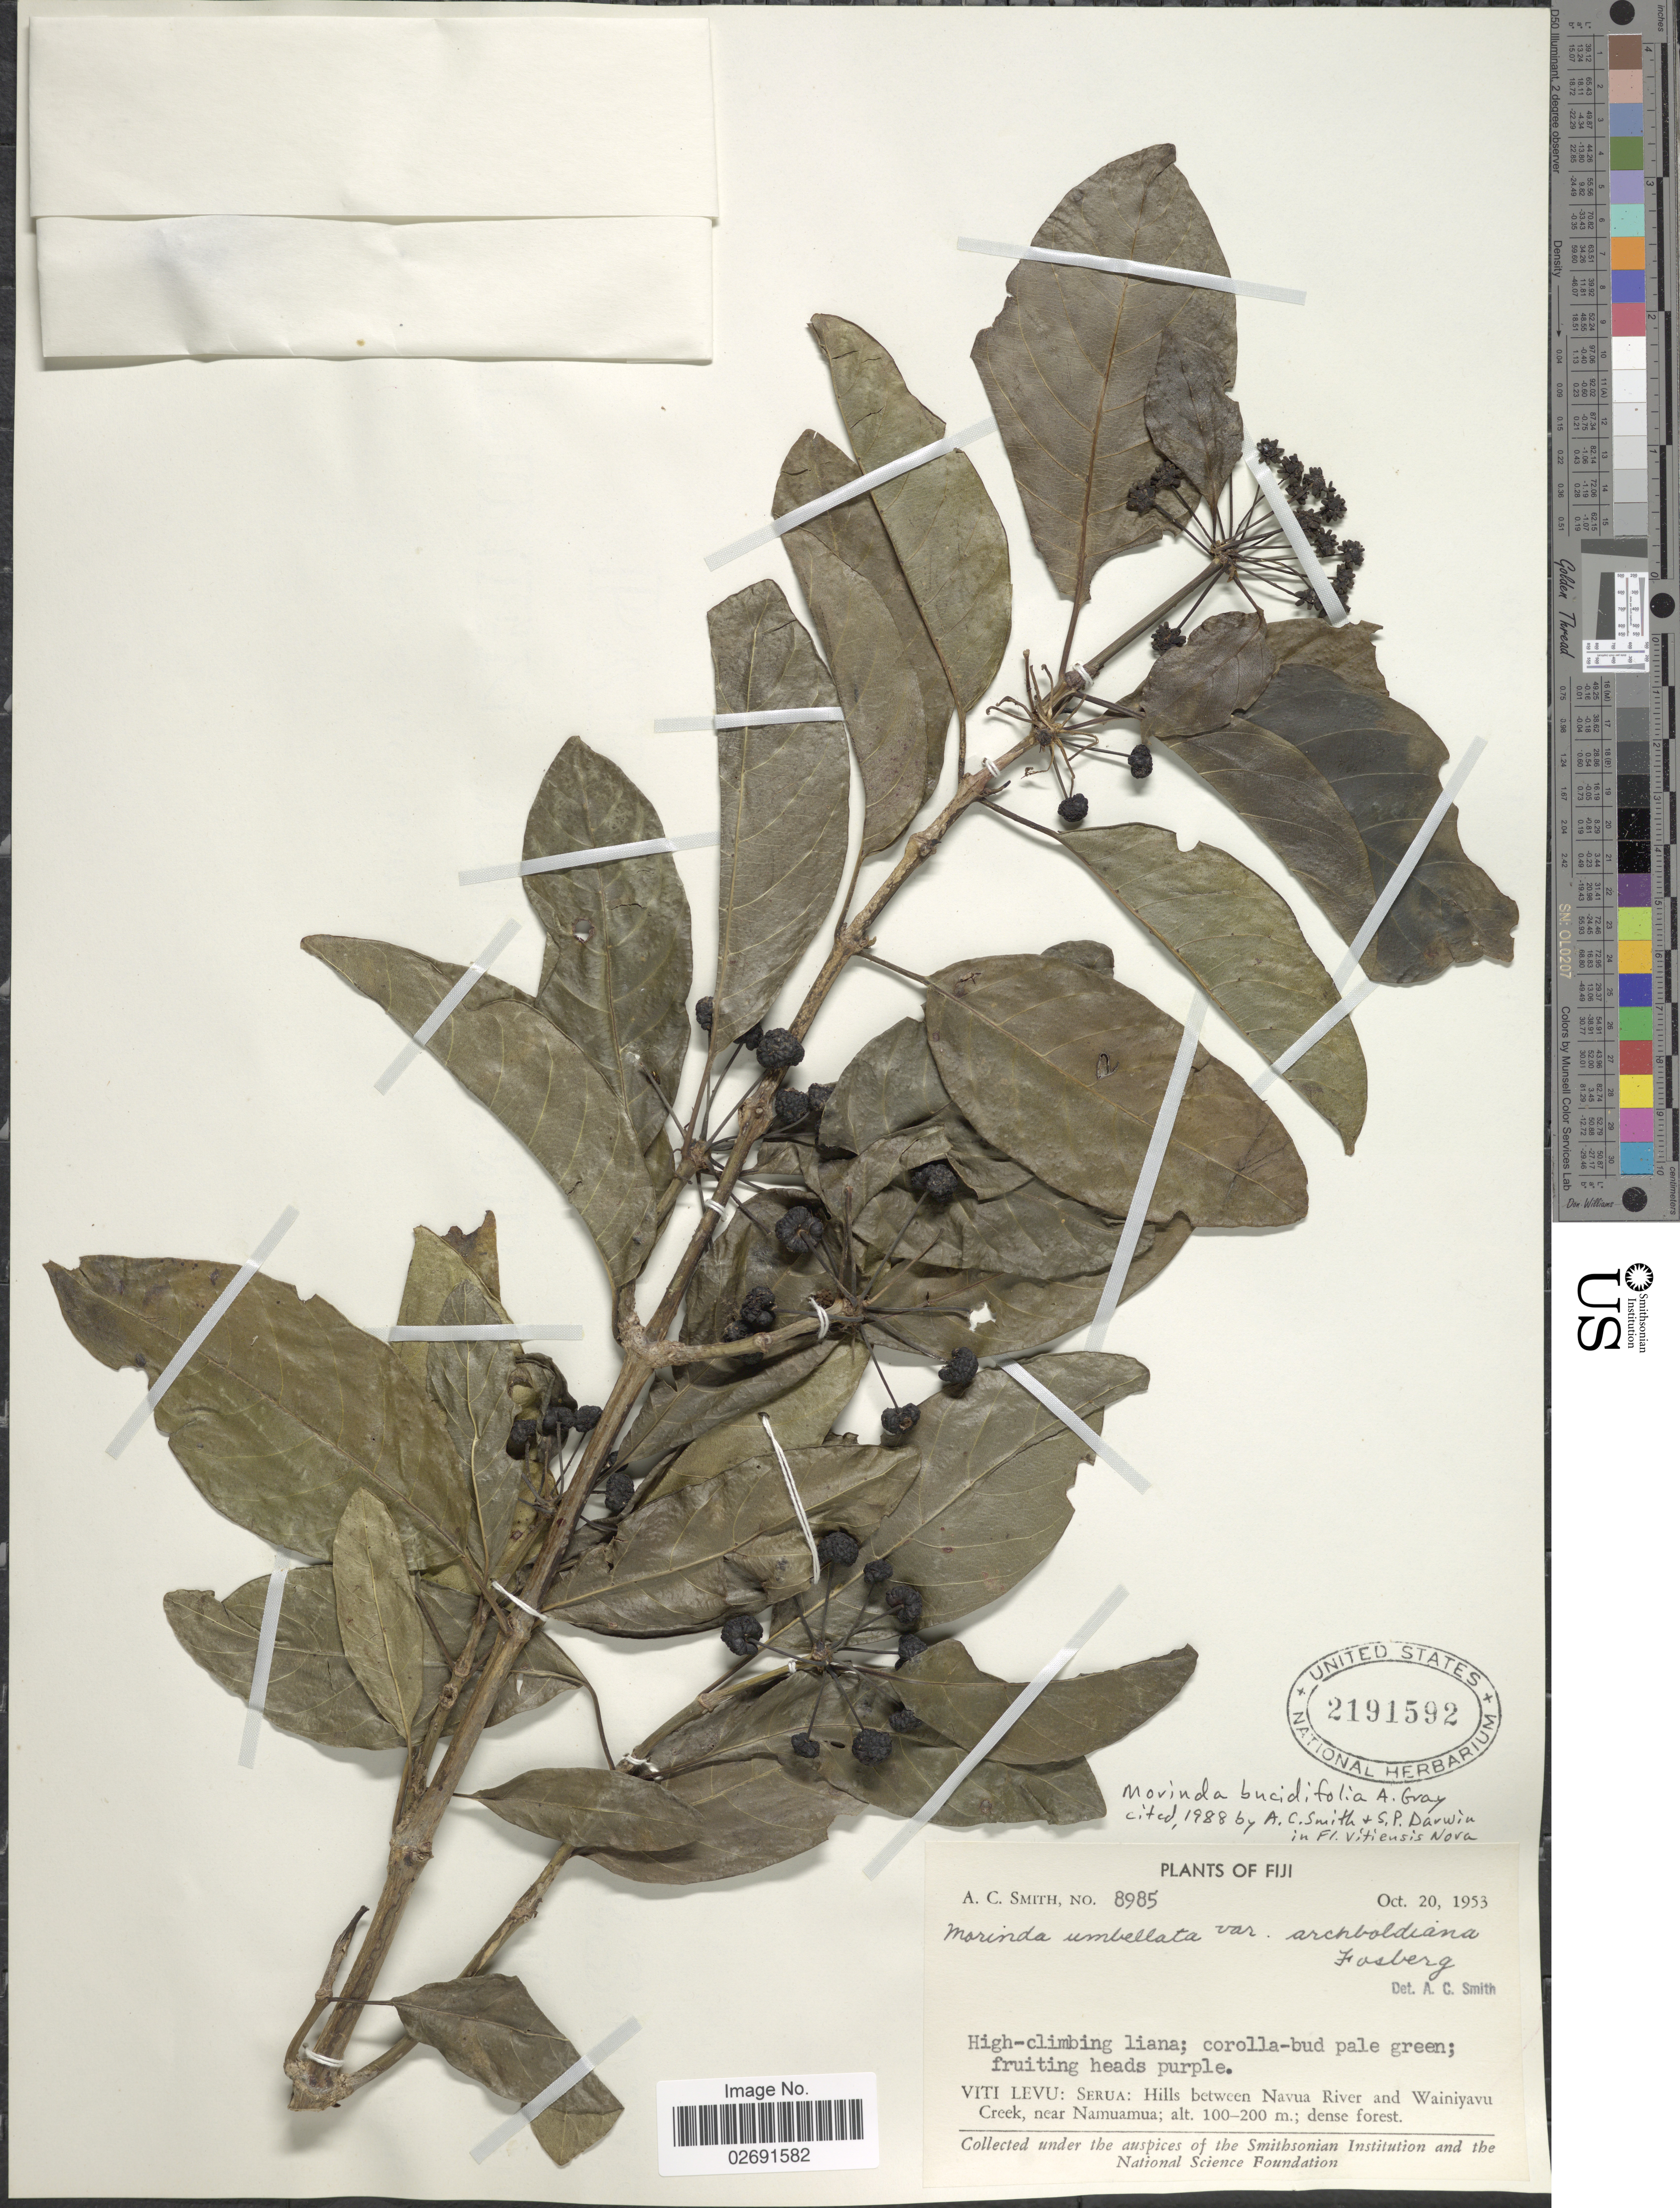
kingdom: Plantae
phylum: Tracheophyta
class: Magnoliopsida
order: Gentianales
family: Rubiaceae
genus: Gynochthodes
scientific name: Gynochthodes bucidifolia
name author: (A. Gray) Razafim. & B. Bremer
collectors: A. C. Smith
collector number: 8985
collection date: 1953-10-20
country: Fiji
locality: Viti Levu: Serua: Hills between Navua River and Wainiyavu Creek, near Namuamua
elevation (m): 100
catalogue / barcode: US 2191592